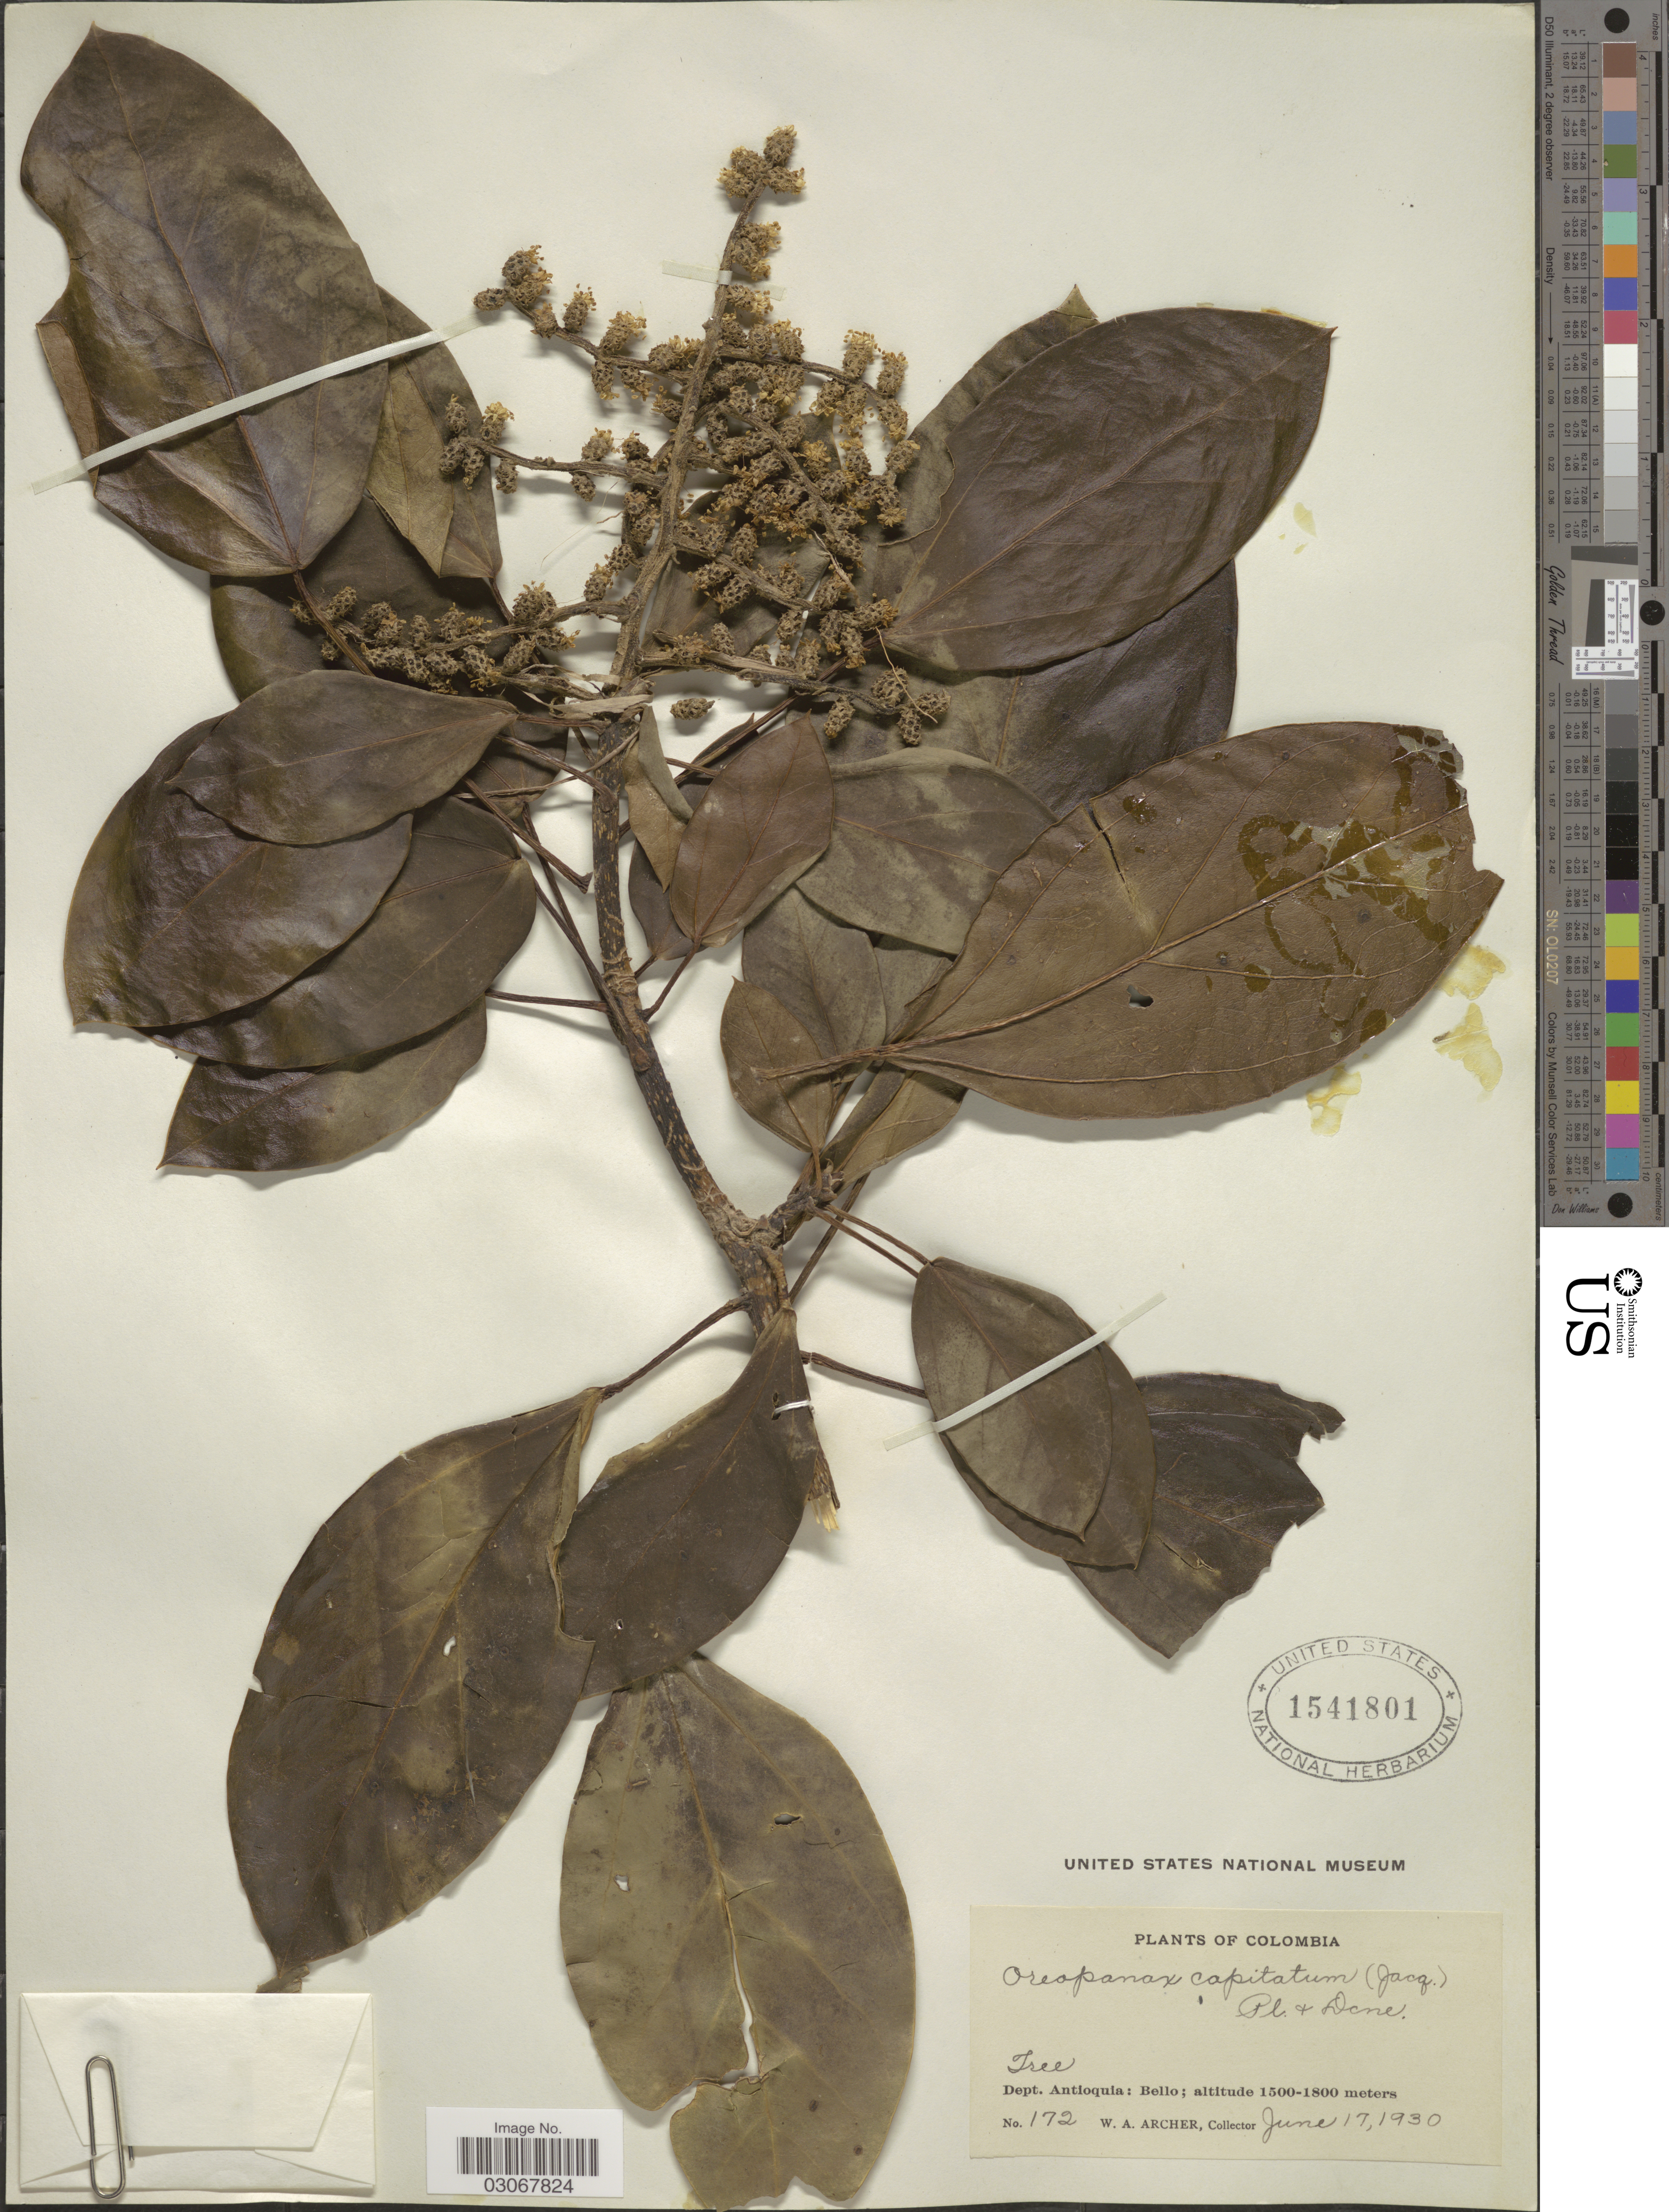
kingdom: Plantae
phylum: Tracheophyta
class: Magnoliopsida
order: Apiales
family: Araliaceae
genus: Oreopanax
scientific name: Oreopanax capitatus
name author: (Jacq.) Decne. & Planch.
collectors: W. Archer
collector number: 172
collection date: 1930-06-17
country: Colombia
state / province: Antioquia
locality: Dept. Antioquia: Bello.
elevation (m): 1500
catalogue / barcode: US 1541801